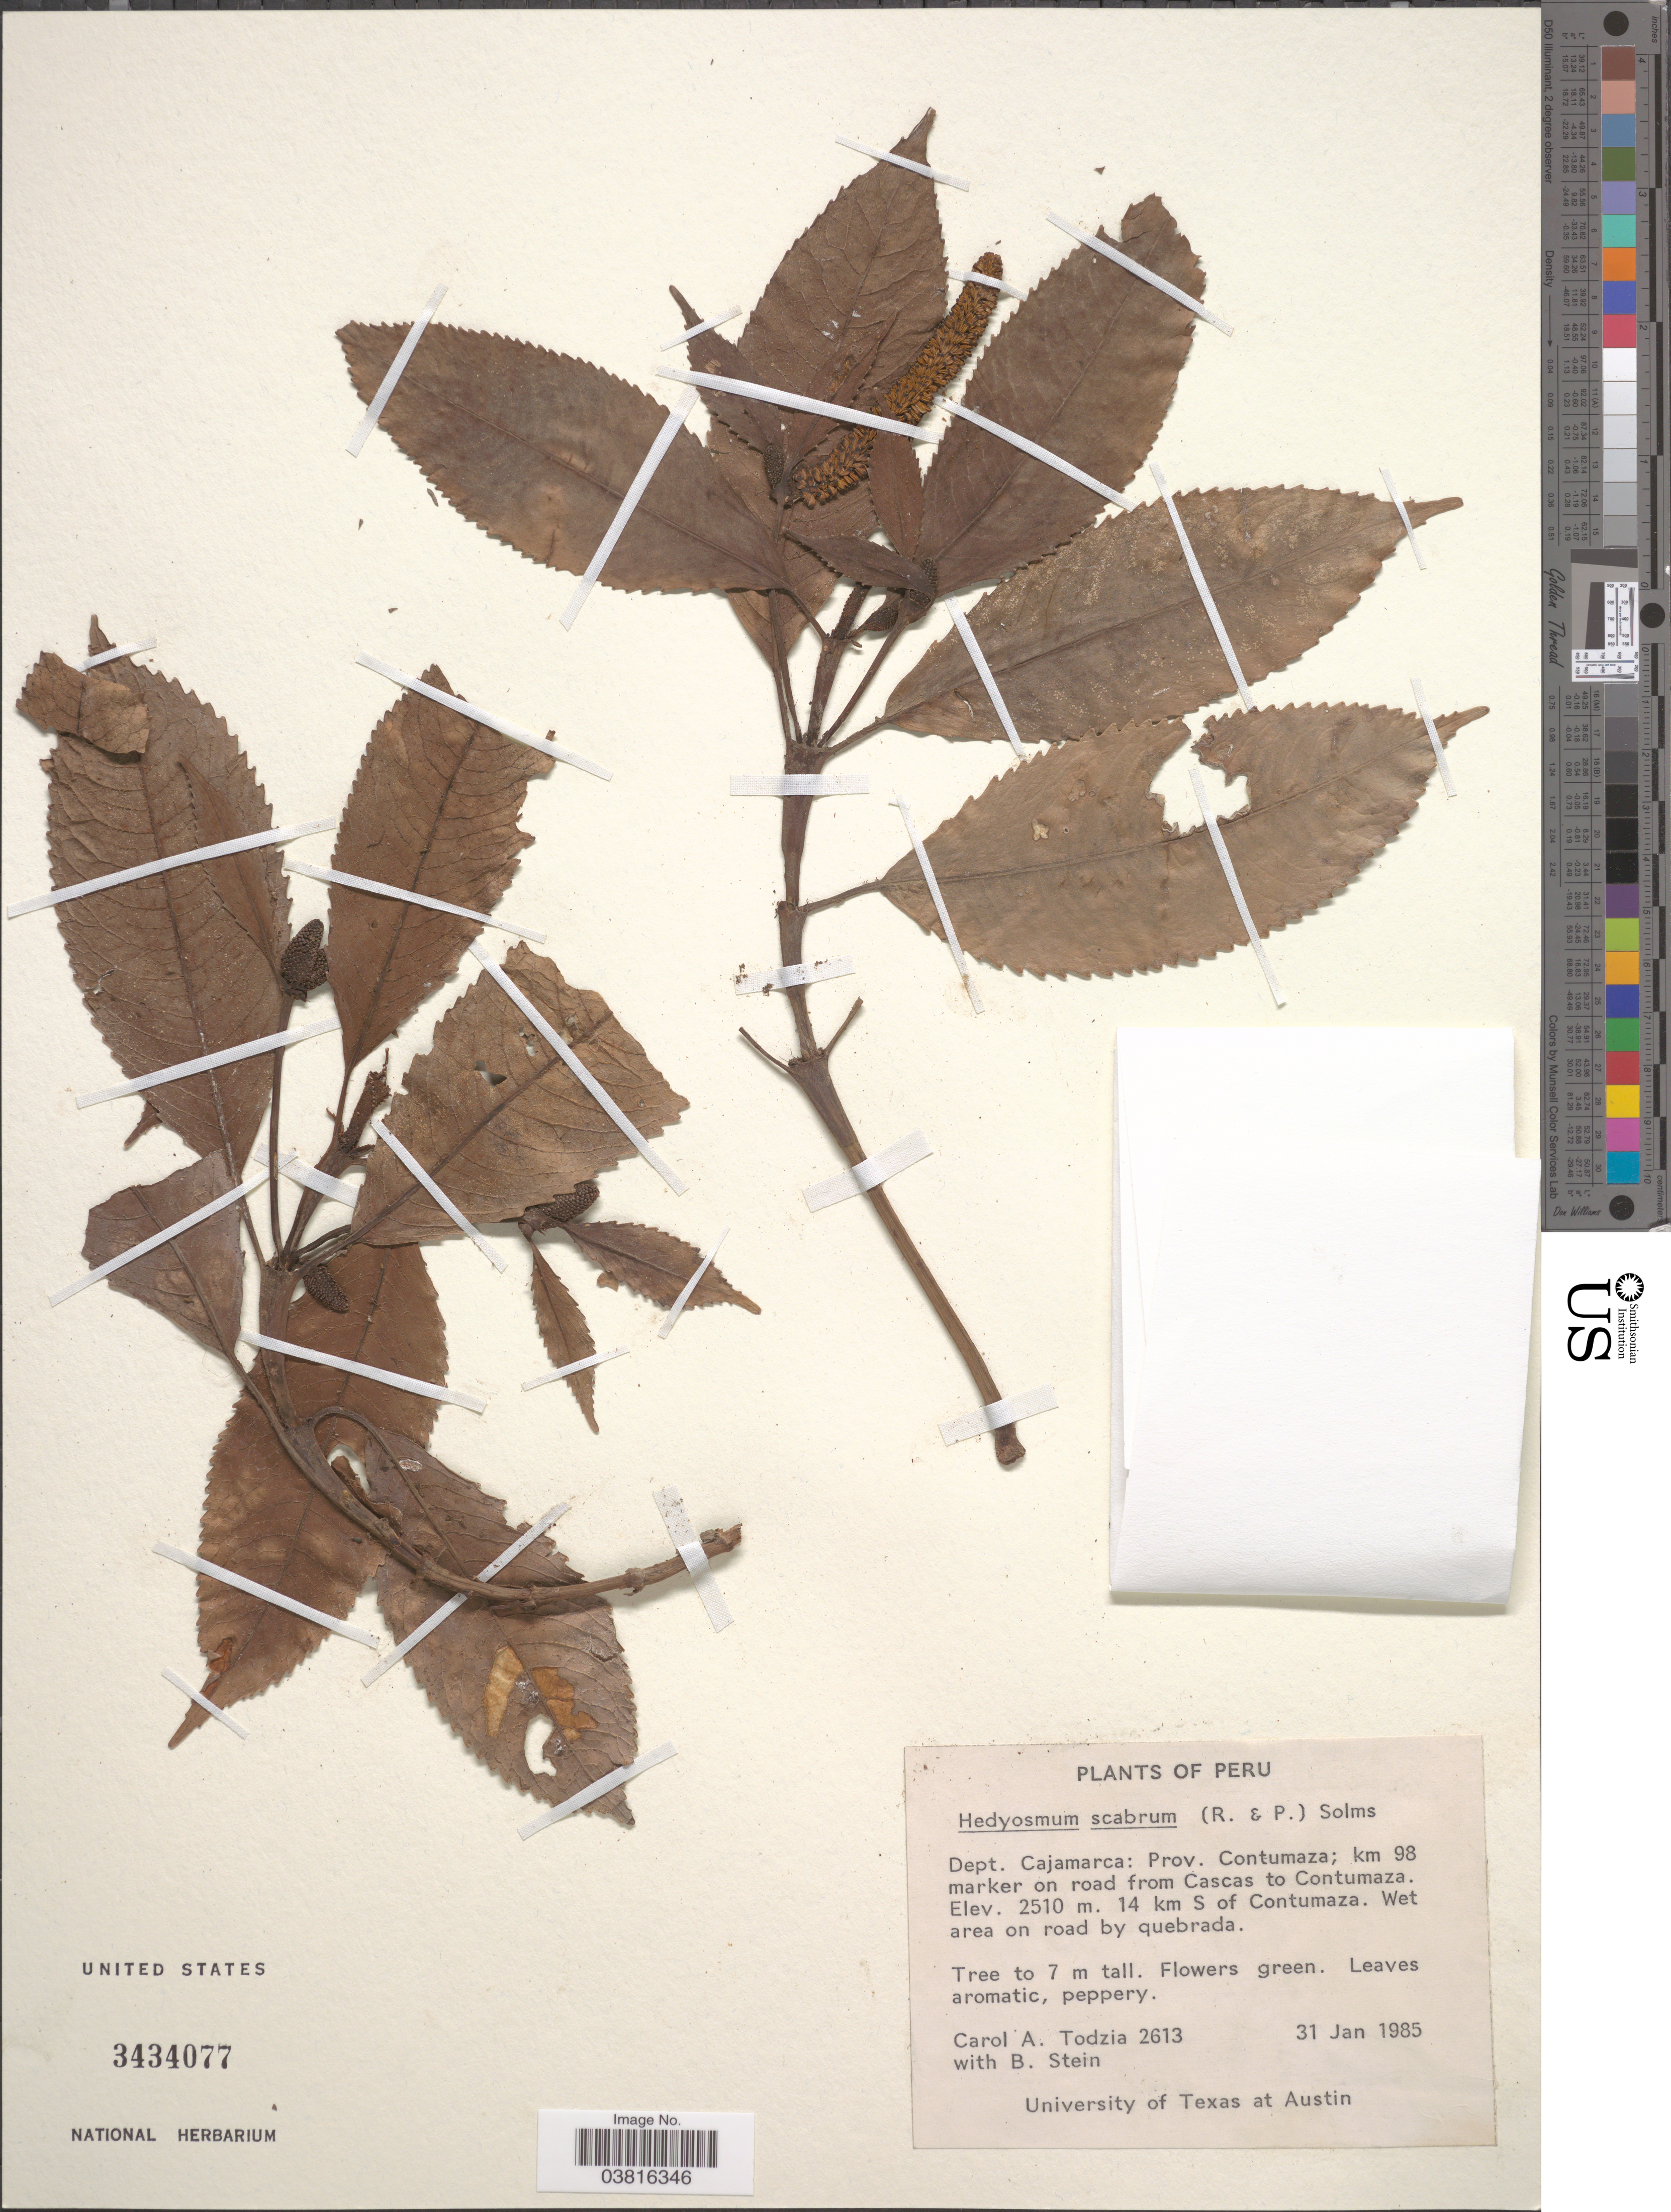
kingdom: Plantae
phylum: Tracheophyta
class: Magnoliopsida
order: Chloranthales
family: Chloranthaceae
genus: Hedyosmum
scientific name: Hedyosmum scabrum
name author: Solms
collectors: C. A. Todzia & B. Stein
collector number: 2613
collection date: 1985-01-31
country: Peru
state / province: Cajamarca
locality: Dept. Cajamarca: Prov. Contumaza; km 98 marker on road from Cascas to Contumaza. 14 km S of Contumaza.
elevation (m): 2510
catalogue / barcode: US 3434077